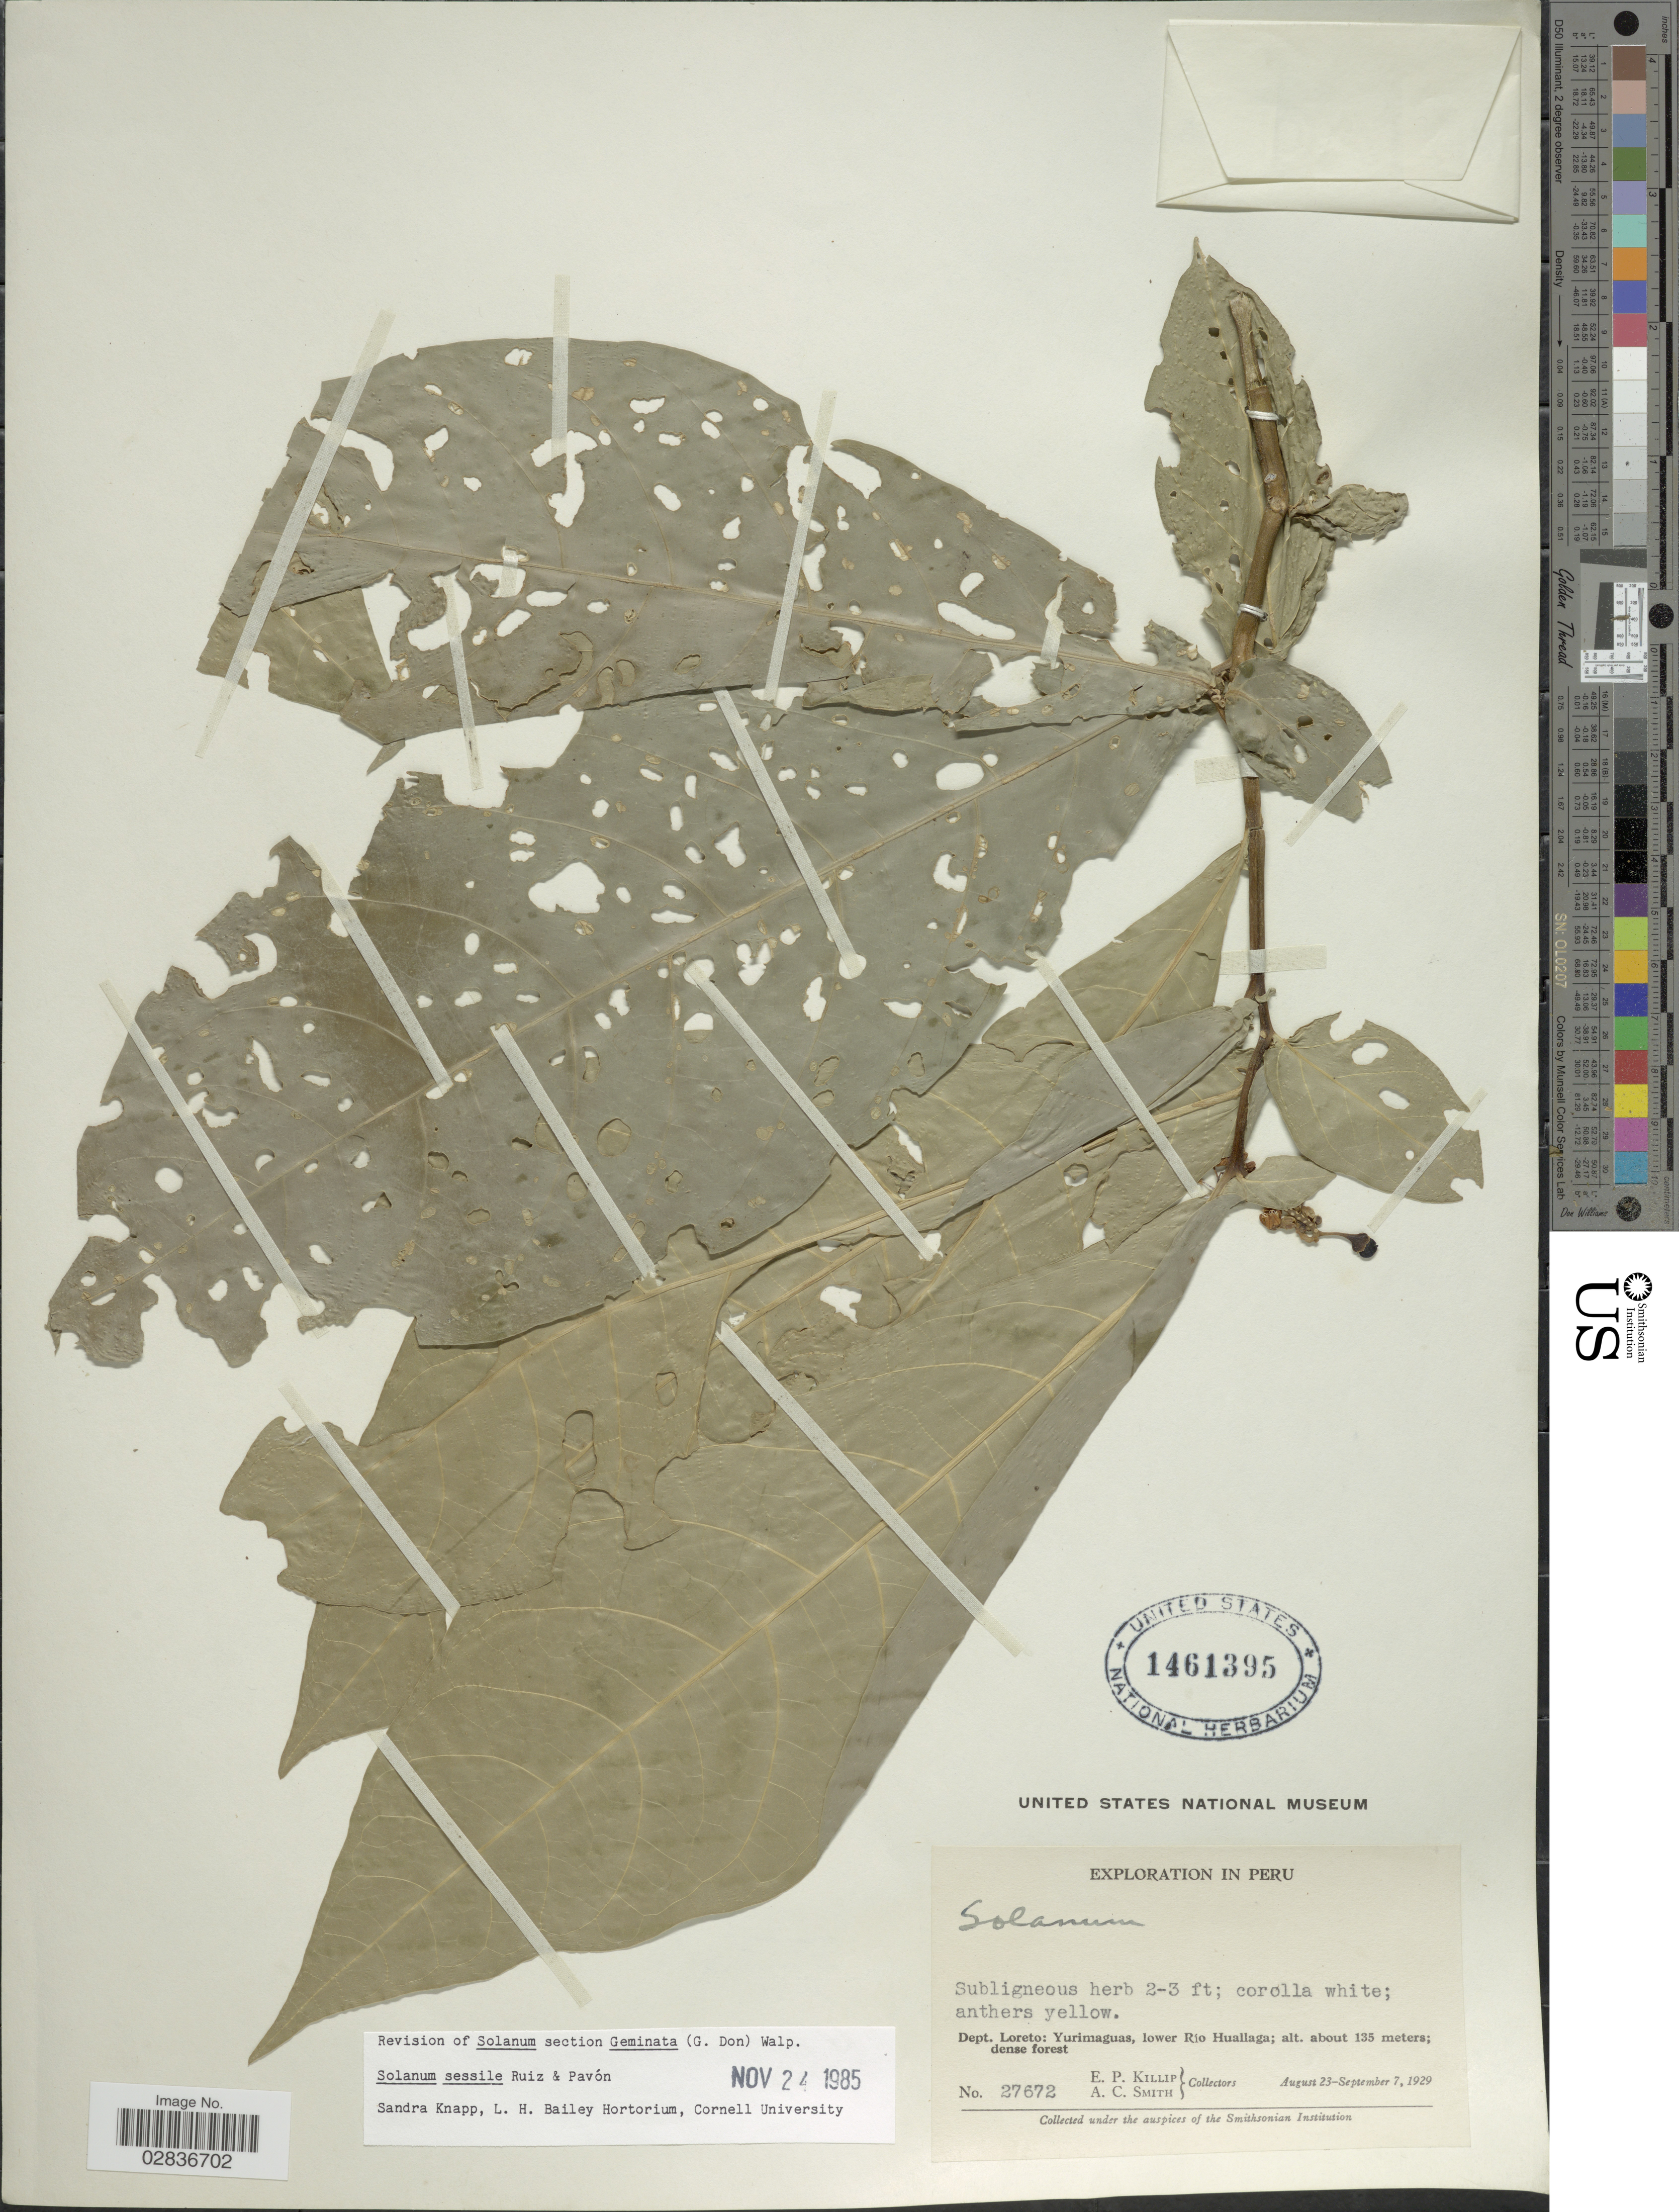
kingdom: Plantae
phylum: Tracheophyta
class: Magnoliopsida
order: Solanales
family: Solanaceae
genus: Solanum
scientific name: Solanum sessile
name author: Dunal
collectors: E. P. Killip & A. C. Smith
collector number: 27672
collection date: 1929-08-23/1929-09-07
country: Peru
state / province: Loreto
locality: Dept. Loreto: Yurimaguas, lower Rio Huallaga.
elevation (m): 135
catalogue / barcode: US 1461395